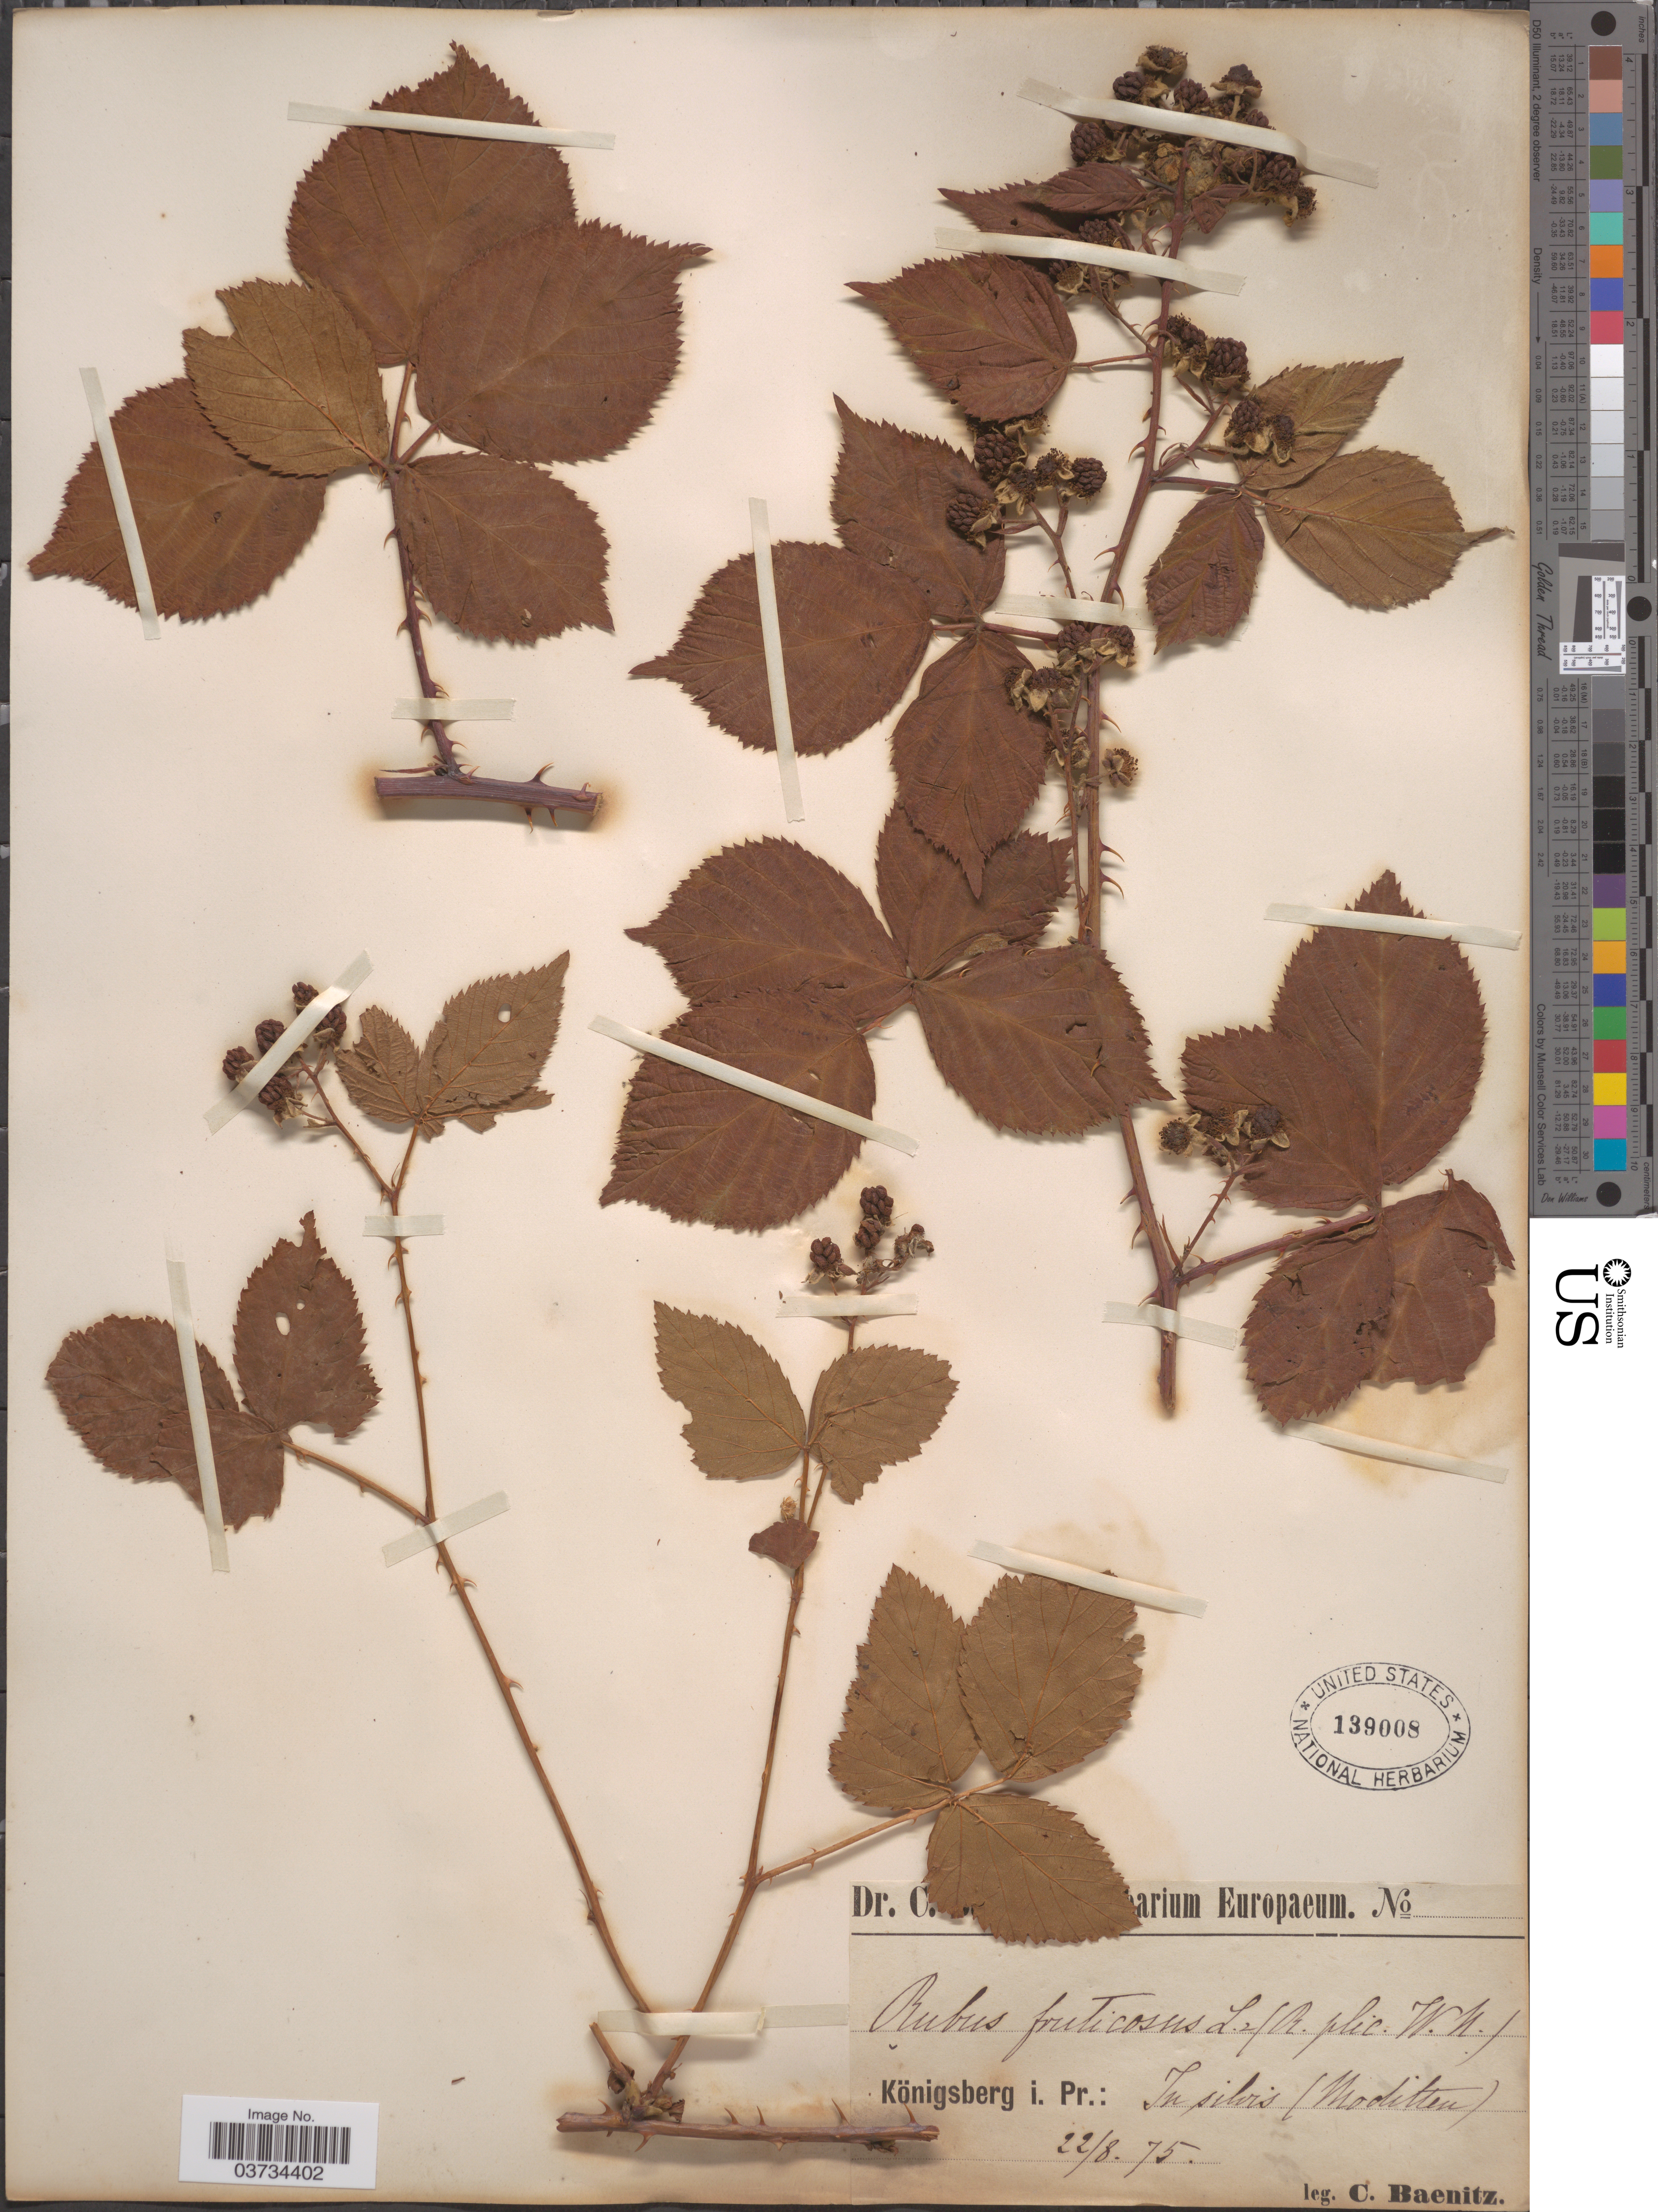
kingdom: Plantae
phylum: Tracheophyta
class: Magnoliopsida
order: Rosales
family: Rosaceae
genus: Rubus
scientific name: Rubus fruticosus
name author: L.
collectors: C. G. Baenitz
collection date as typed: Transcribed d/m/y: 22/8/75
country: Russian Federation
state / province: Kaliningrad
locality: Königsberg i. Pr.: In silvis (Moditten).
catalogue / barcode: US 139008